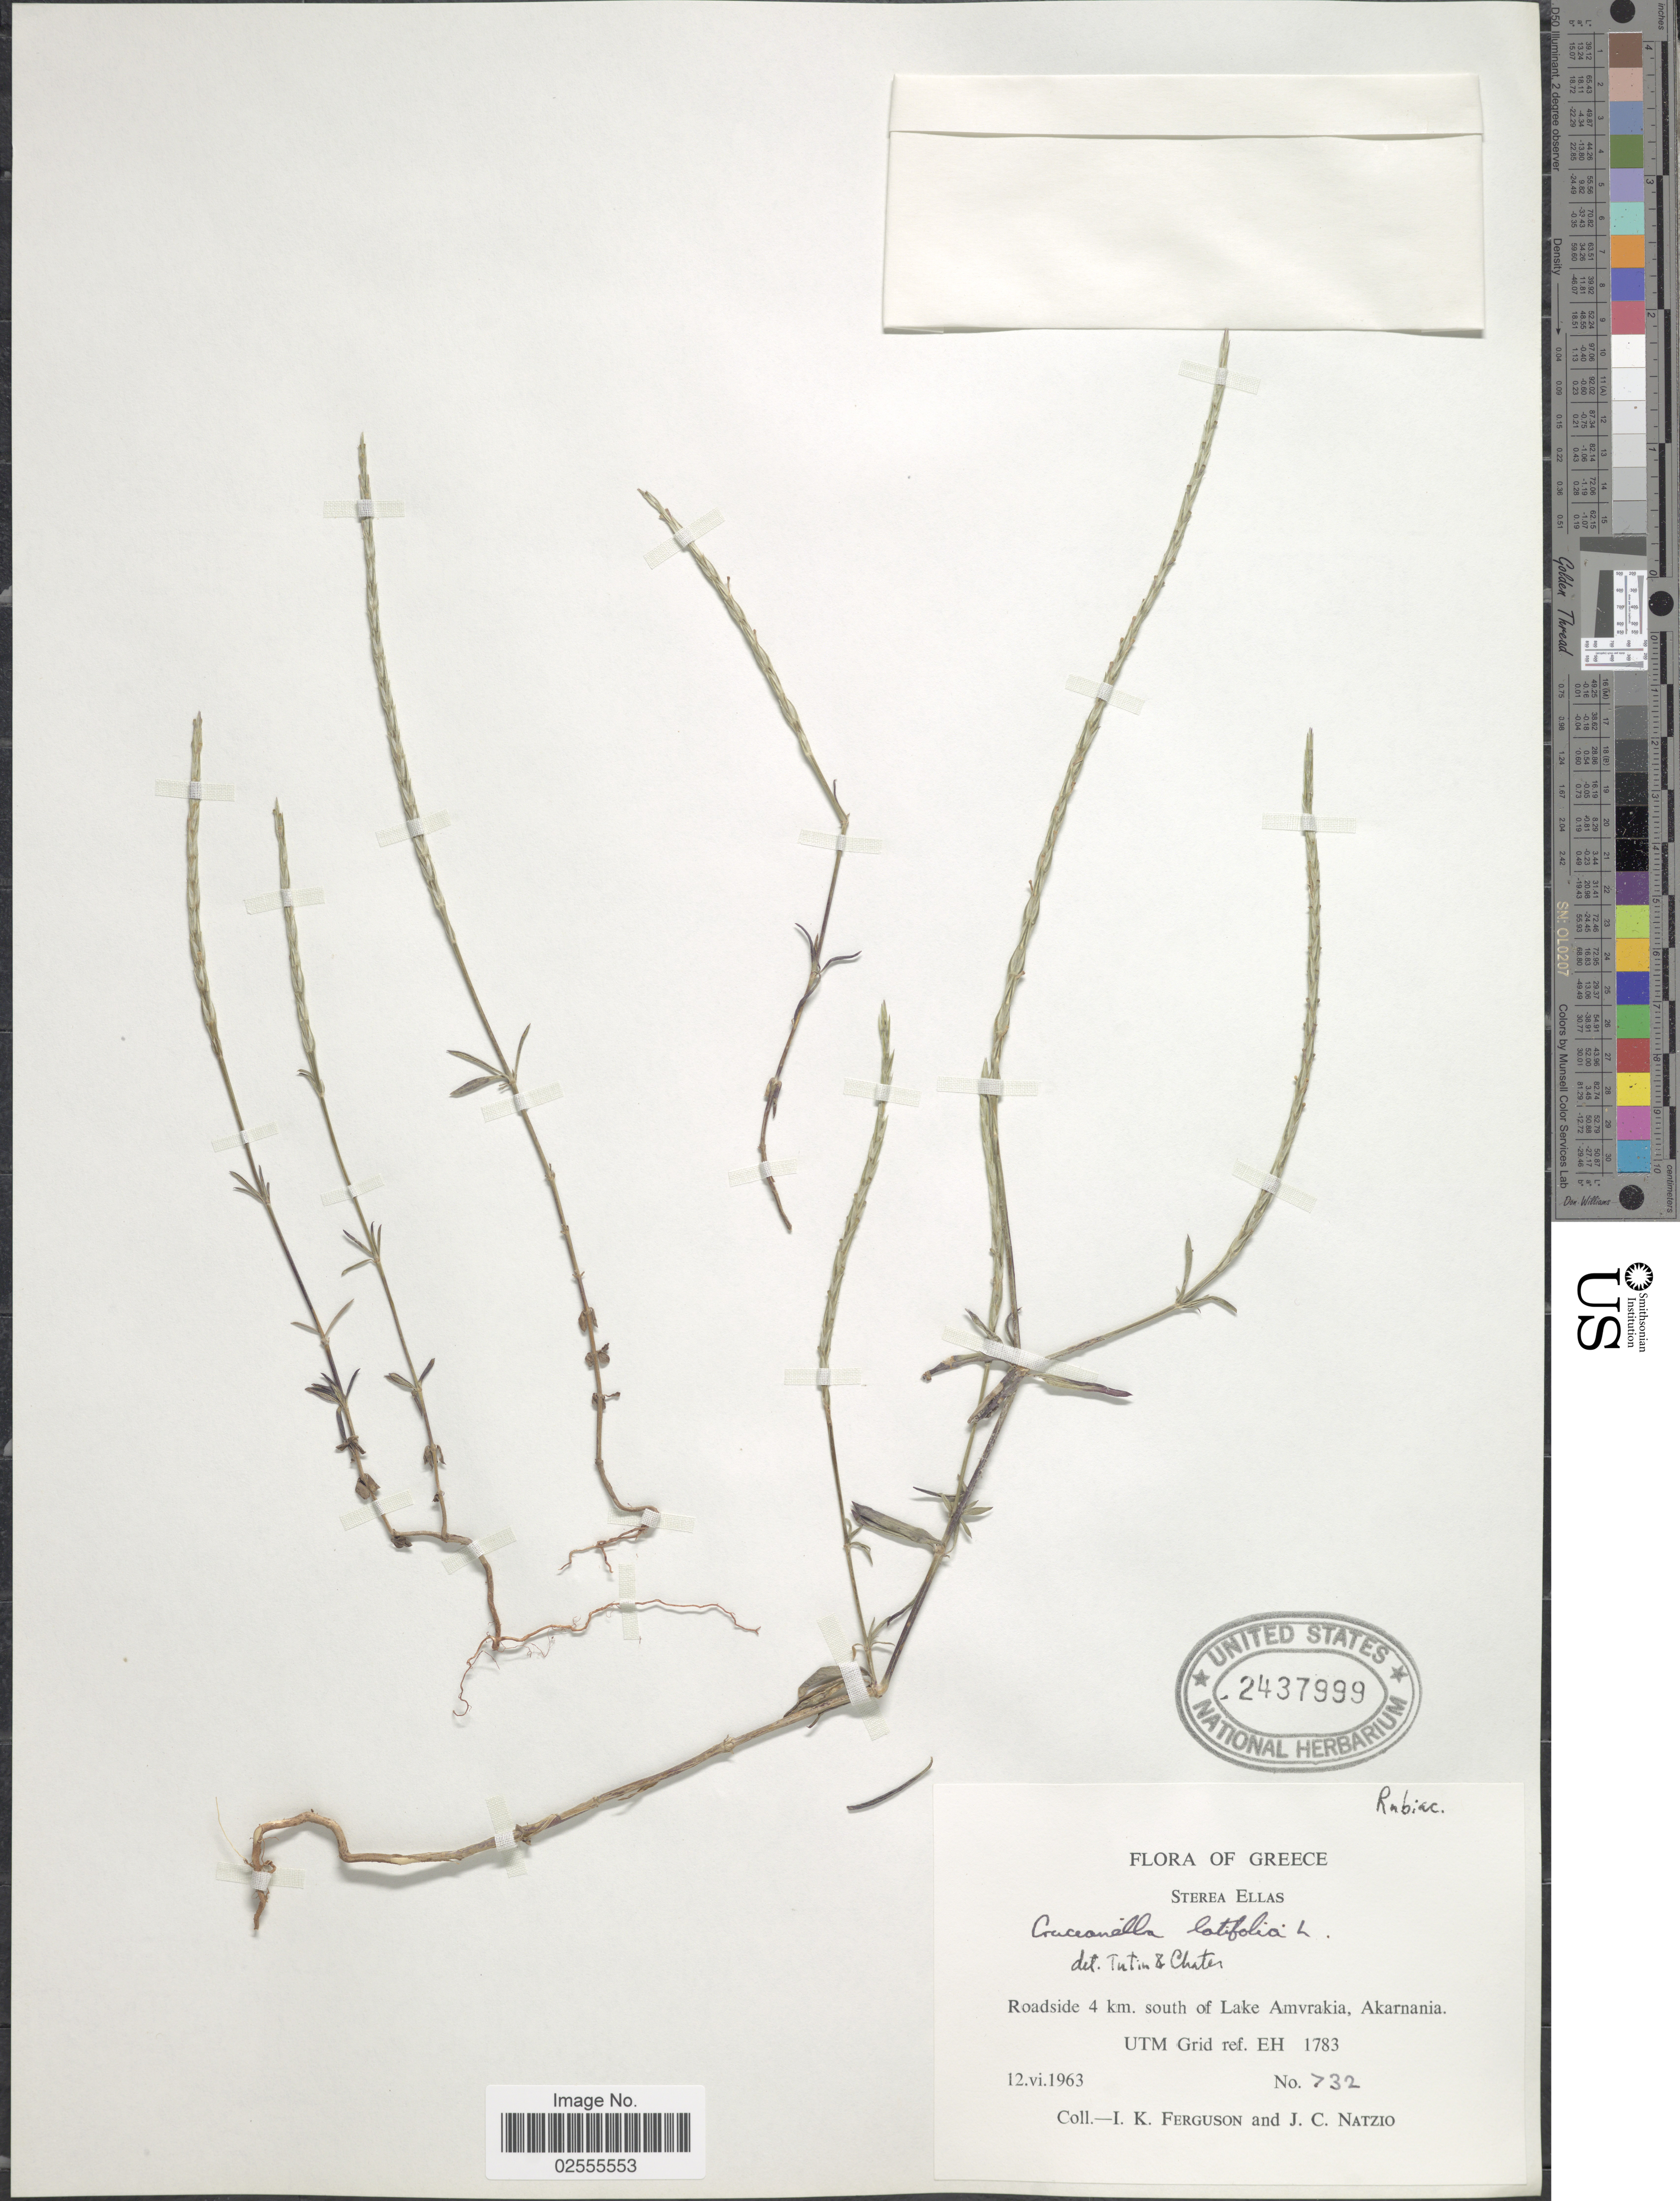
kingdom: Plantae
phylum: Tracheophyta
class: Magnoliopsida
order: Gentianales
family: Rubiaceae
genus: Crucianella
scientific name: Crucianella latifolia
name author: L.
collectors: I. K. Ferguson & J. Natzio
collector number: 732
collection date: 1963-06-12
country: Greece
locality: Sterra Ellas, Roadside 4 km. south of Lake Amvrakia, Akarnania, UTM Grid ref. EH 1783.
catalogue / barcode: US 2437999